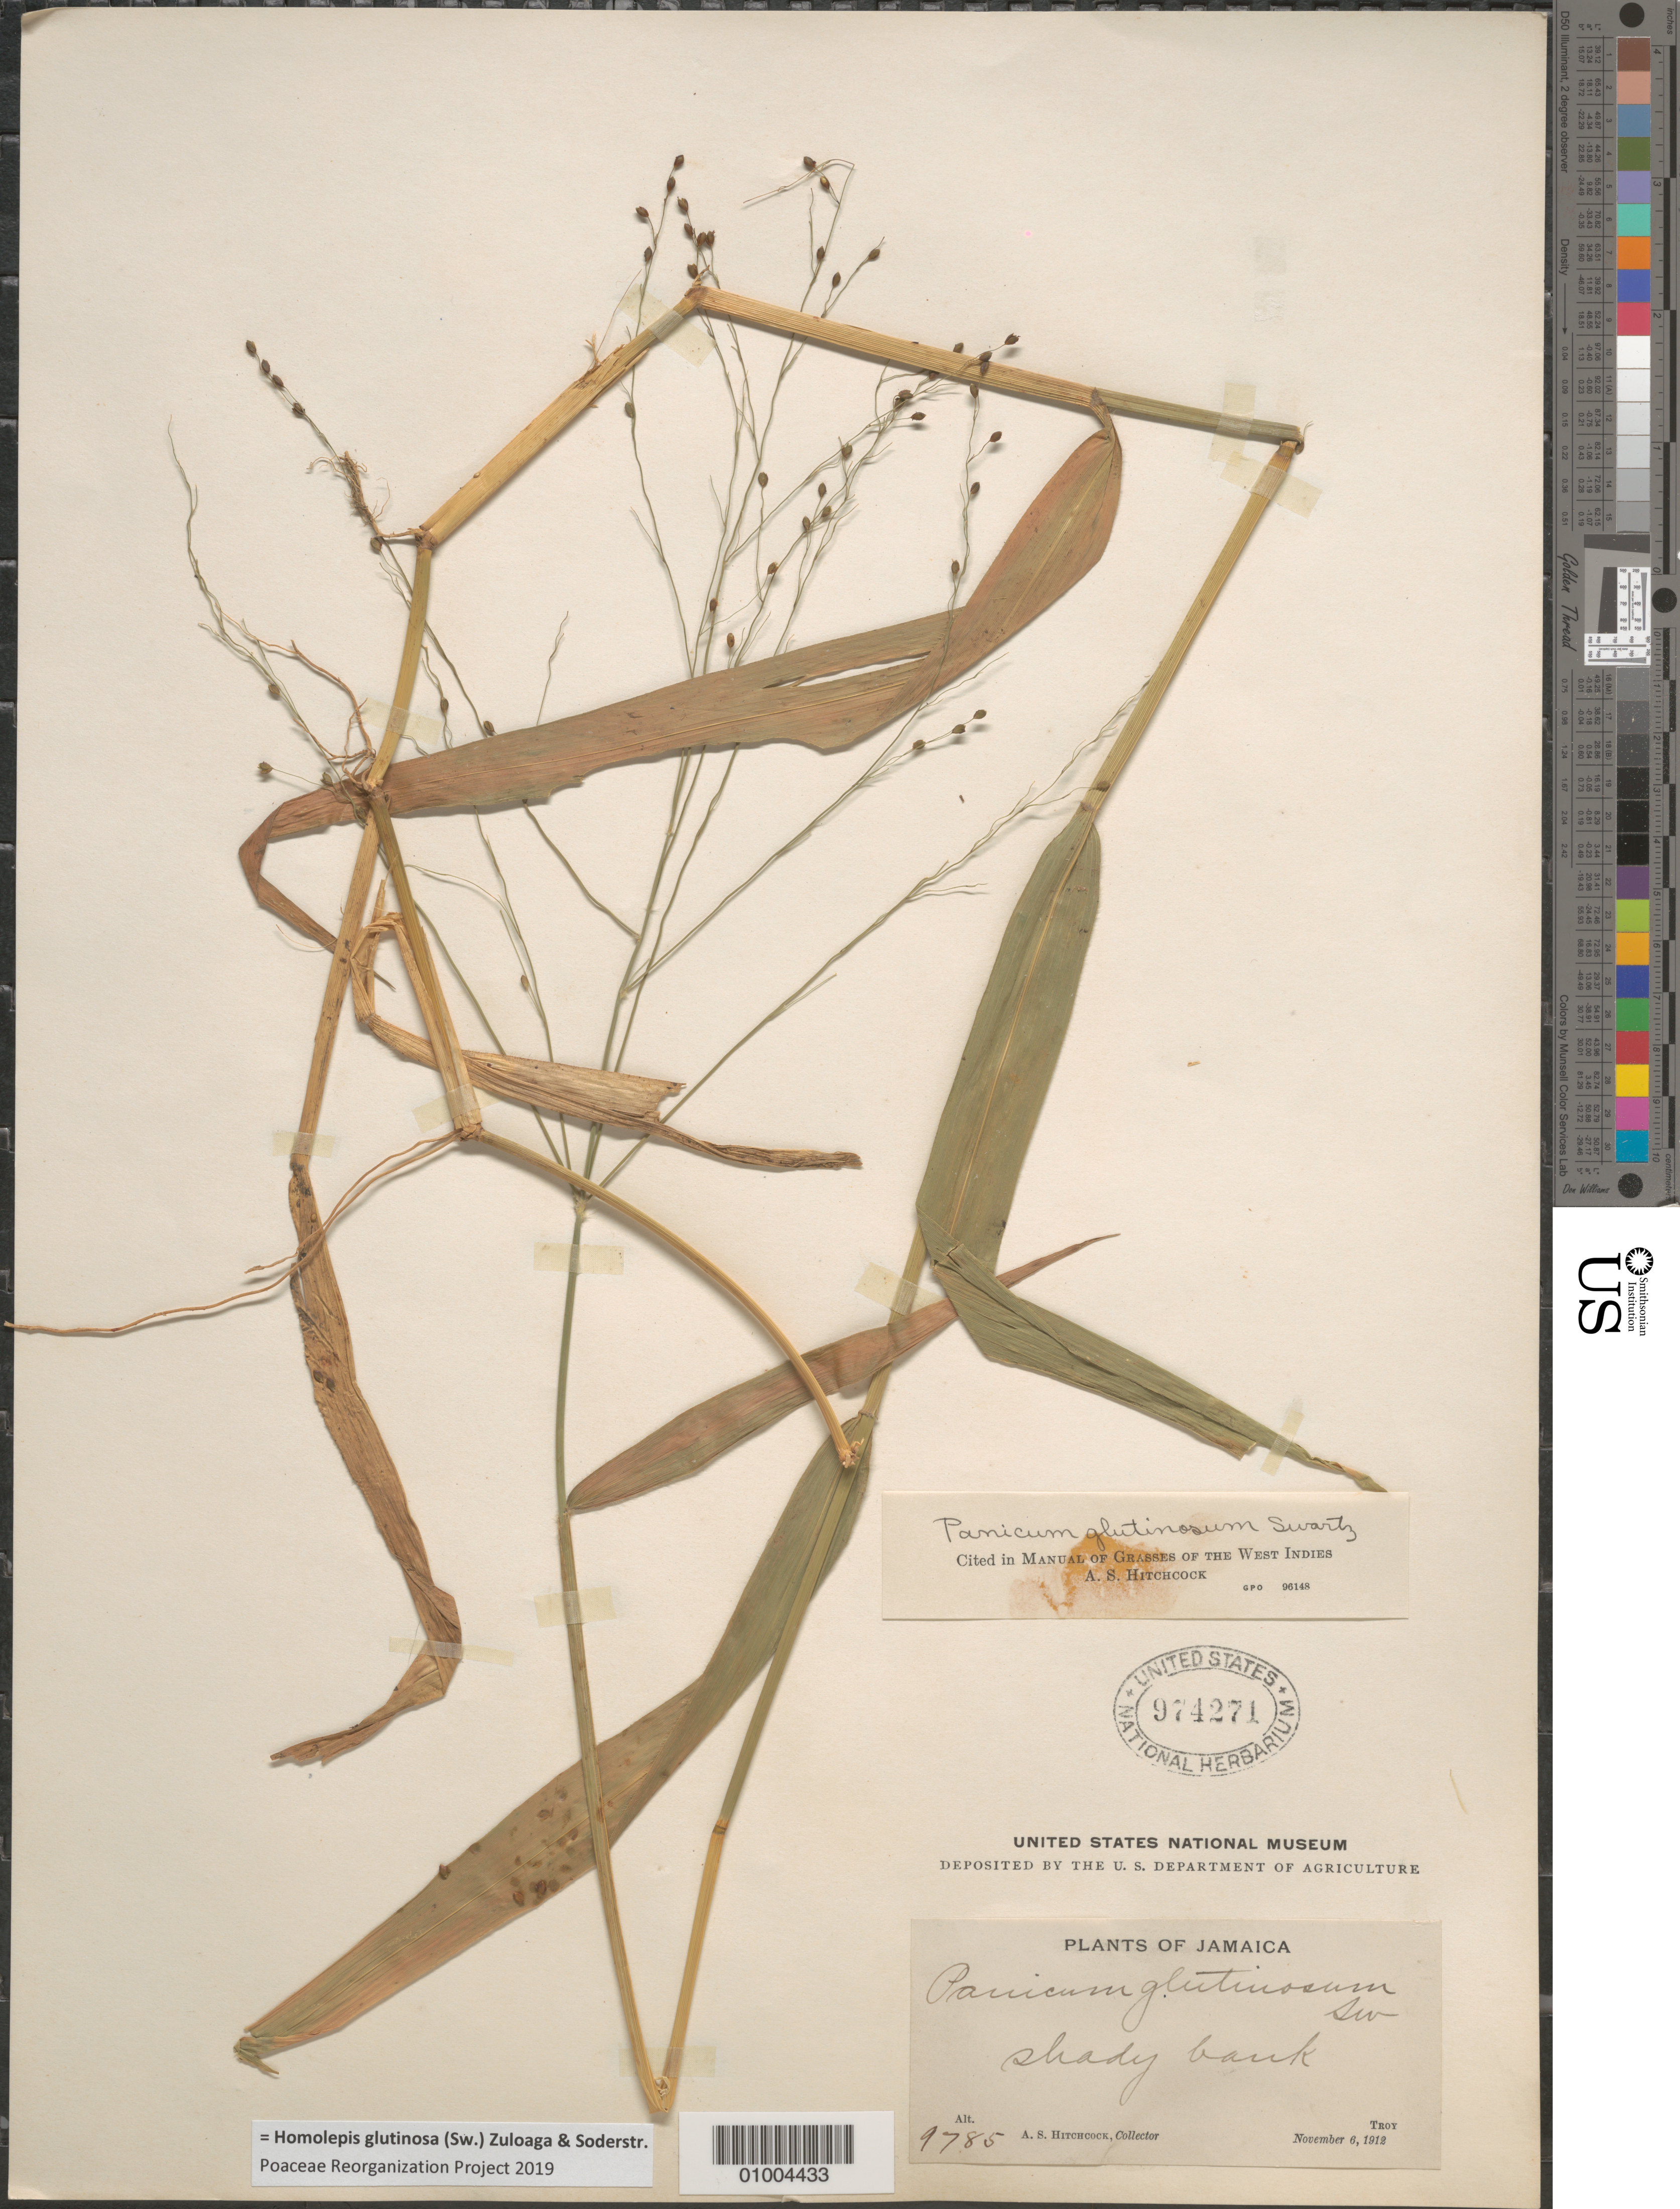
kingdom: Plantae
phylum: Tracheophyta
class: Liliopsida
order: Poales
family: Poaceae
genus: Homolepis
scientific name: Homolepis glutinosa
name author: (Sw.) Zuloaga & Soderstr.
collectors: A. S. Hitchcock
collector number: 9785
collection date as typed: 06 Nov 1912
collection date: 1912-11-06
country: Jamaica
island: Jamaica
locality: Troy, shady bank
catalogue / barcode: US 974271